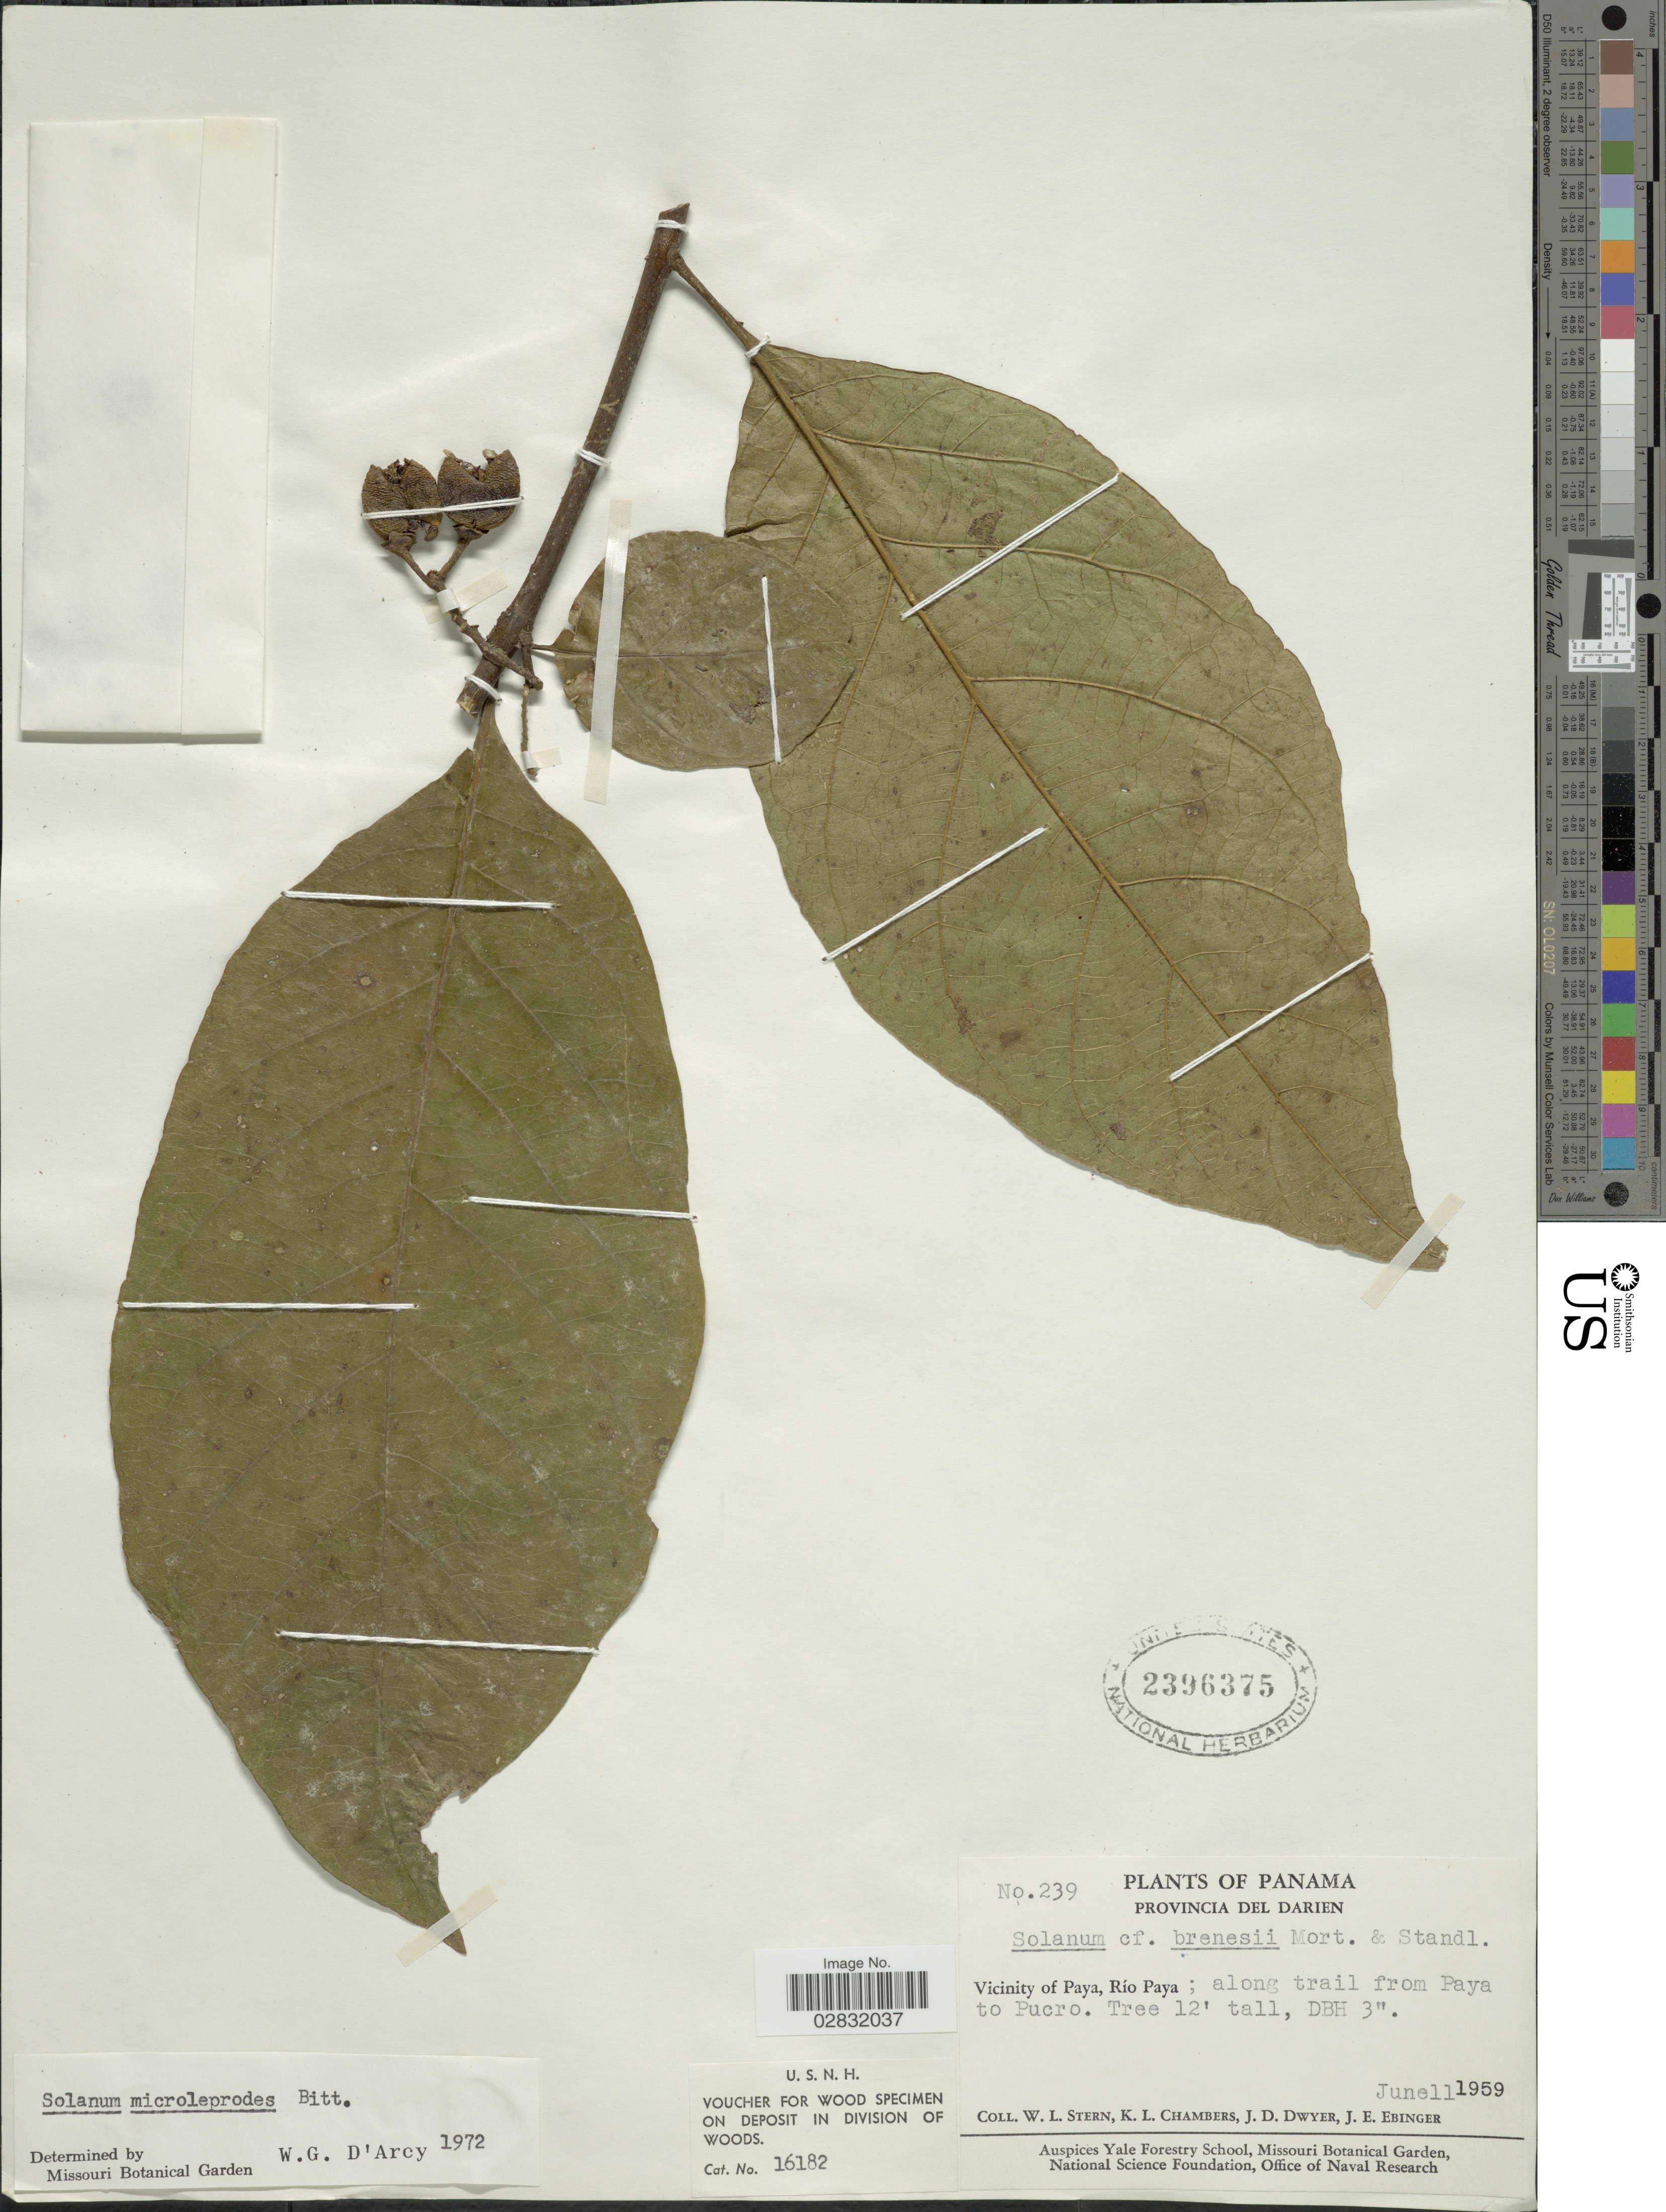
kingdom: Plantae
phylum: Tracheophyta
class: Magnoliopsida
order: Solanales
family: Solanaceae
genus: Solanum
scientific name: Solanum microleprodes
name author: Bitter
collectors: W. L. Stern, K. Chambers, J. D. Dwyer & J. Ebinger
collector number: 239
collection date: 1959-06-11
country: Panama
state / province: Darién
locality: Provincia del Darien. Vicinity of Paya, Río Paya; along trail from Paya to Pucro.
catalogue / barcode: US 2396375